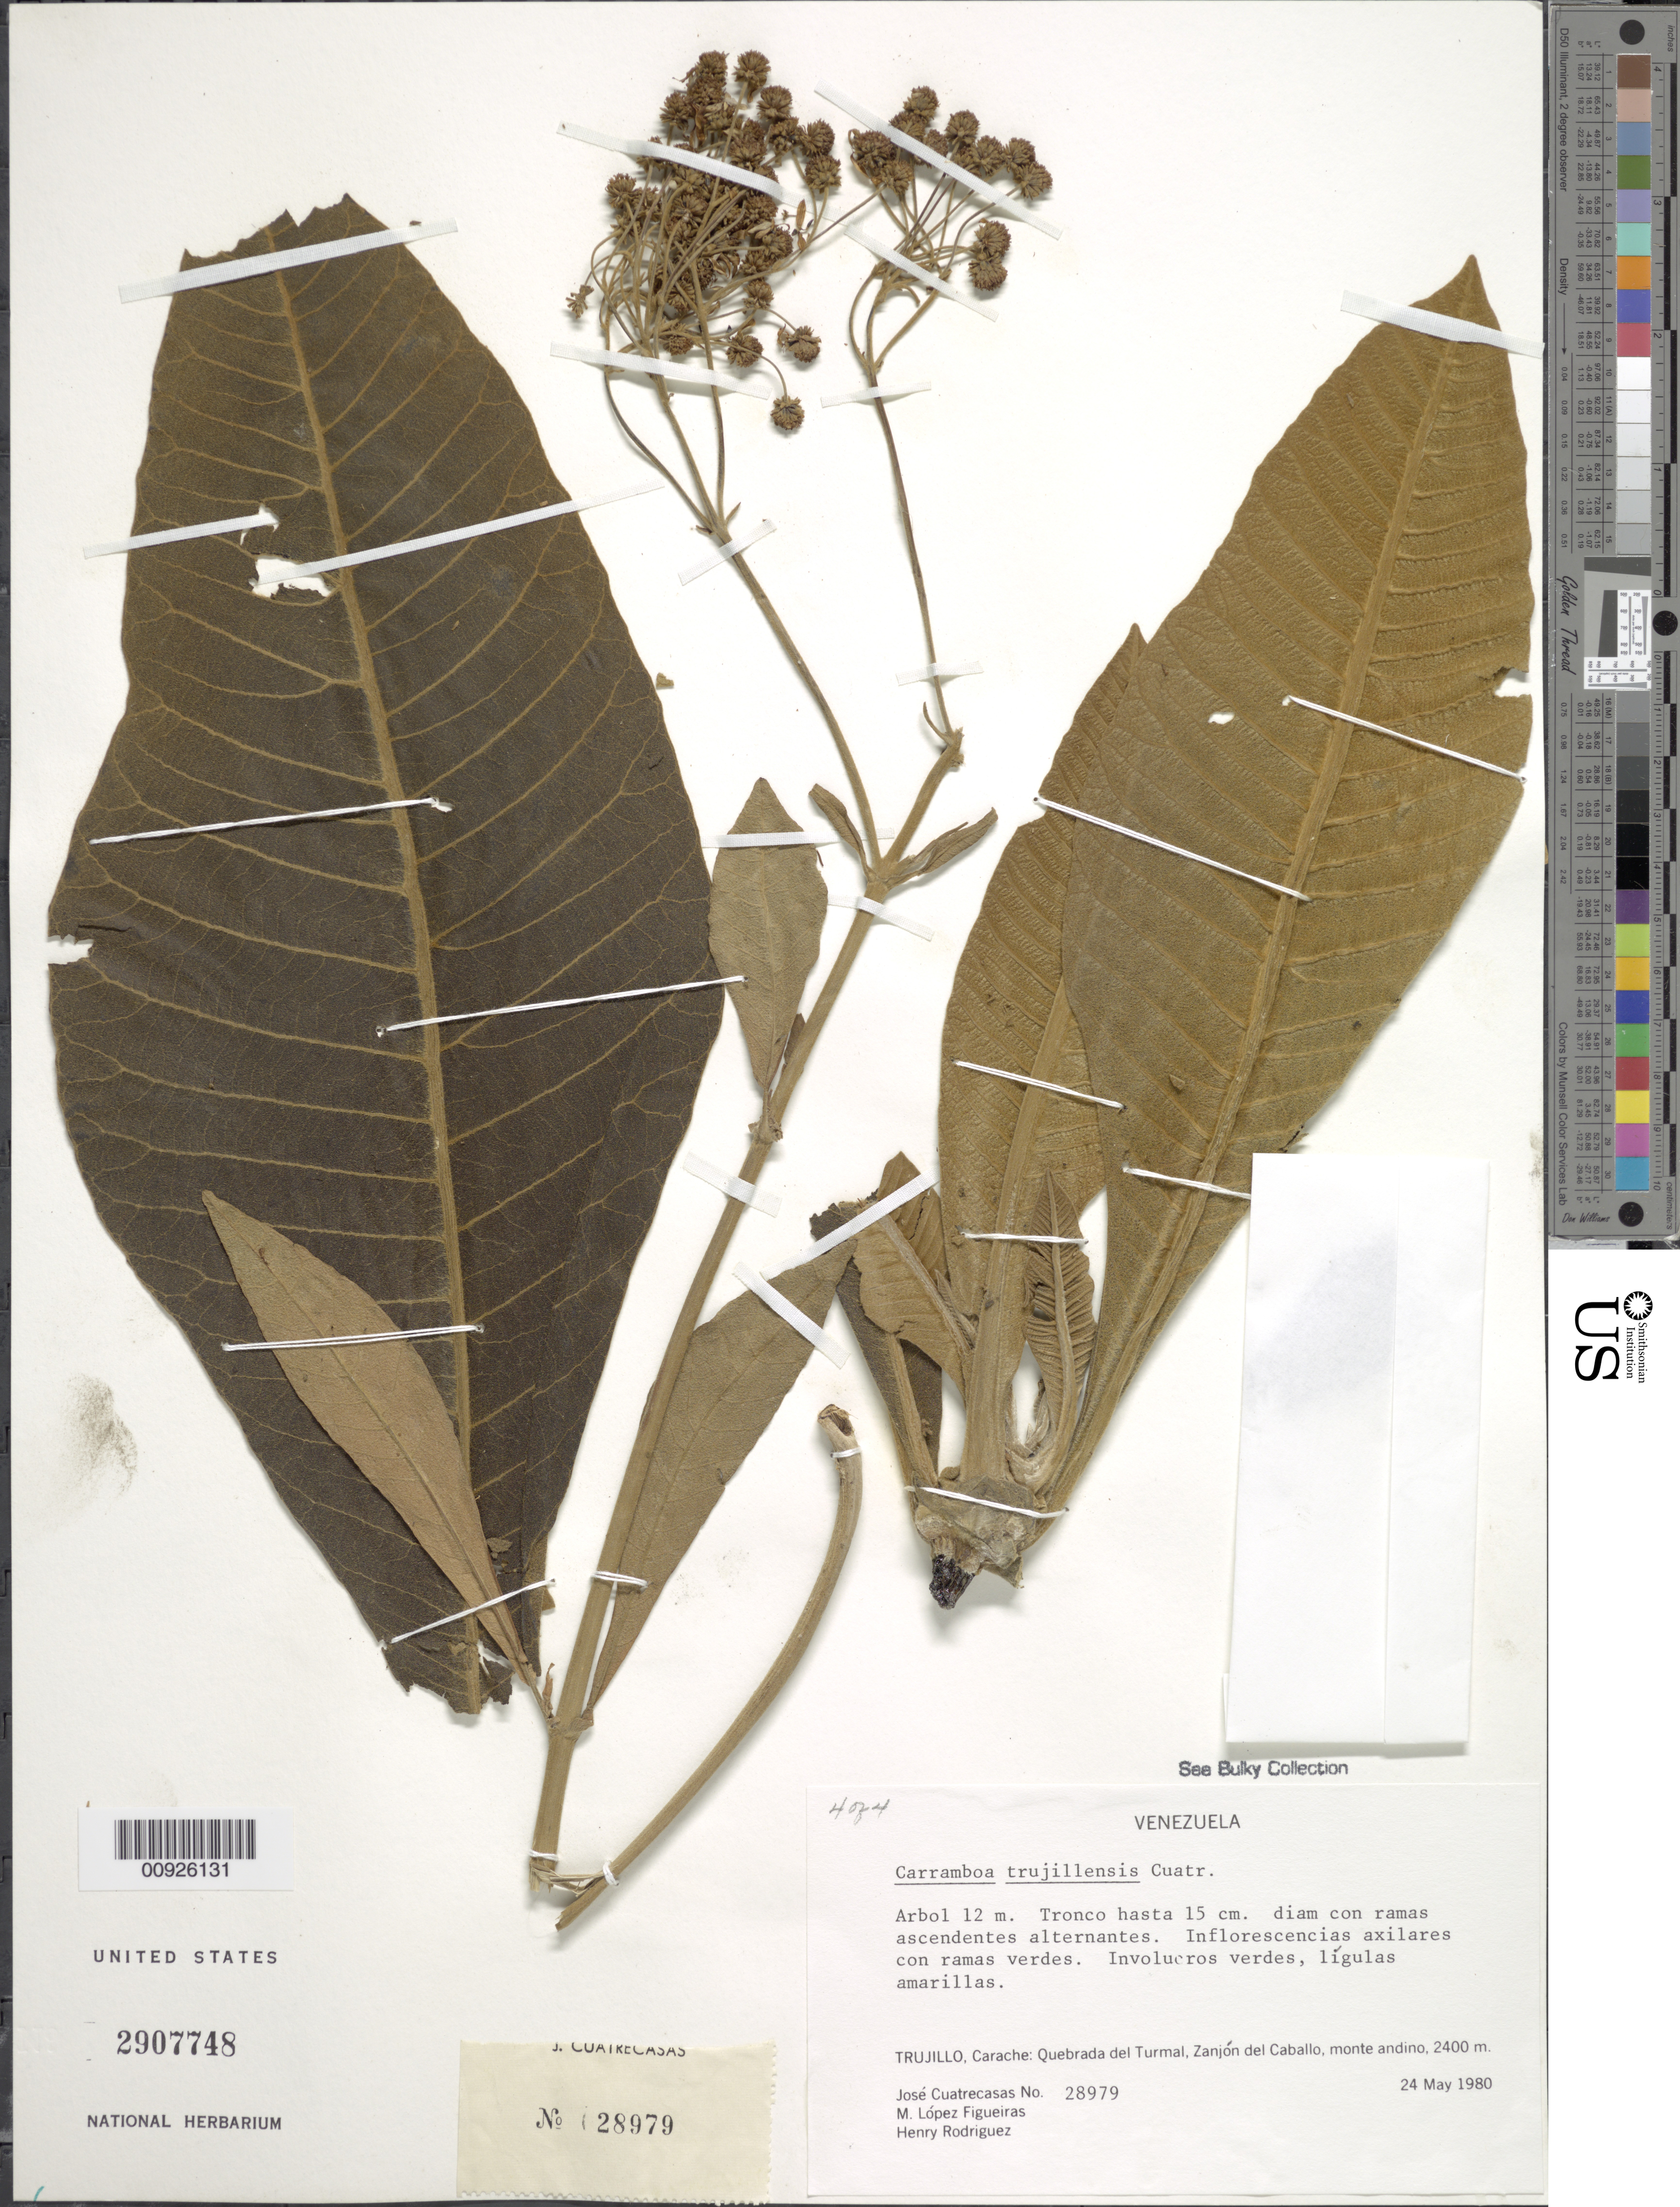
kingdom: Plantae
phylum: Tracheophyta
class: Magnoliopsida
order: Asterales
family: Asteraceae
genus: Carramboa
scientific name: Carramboa trujillensis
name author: (Cuatrec.) Cuatrec.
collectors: J. Cuatrecasas, M. López Figueiras & H. A. Rodriguez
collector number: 28979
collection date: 1980-05-24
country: Venezuela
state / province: Trujillo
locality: Carache: Quebrada del Turmal, Zanjon del Caballo, monte andino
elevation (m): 2400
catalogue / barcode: US 2907748